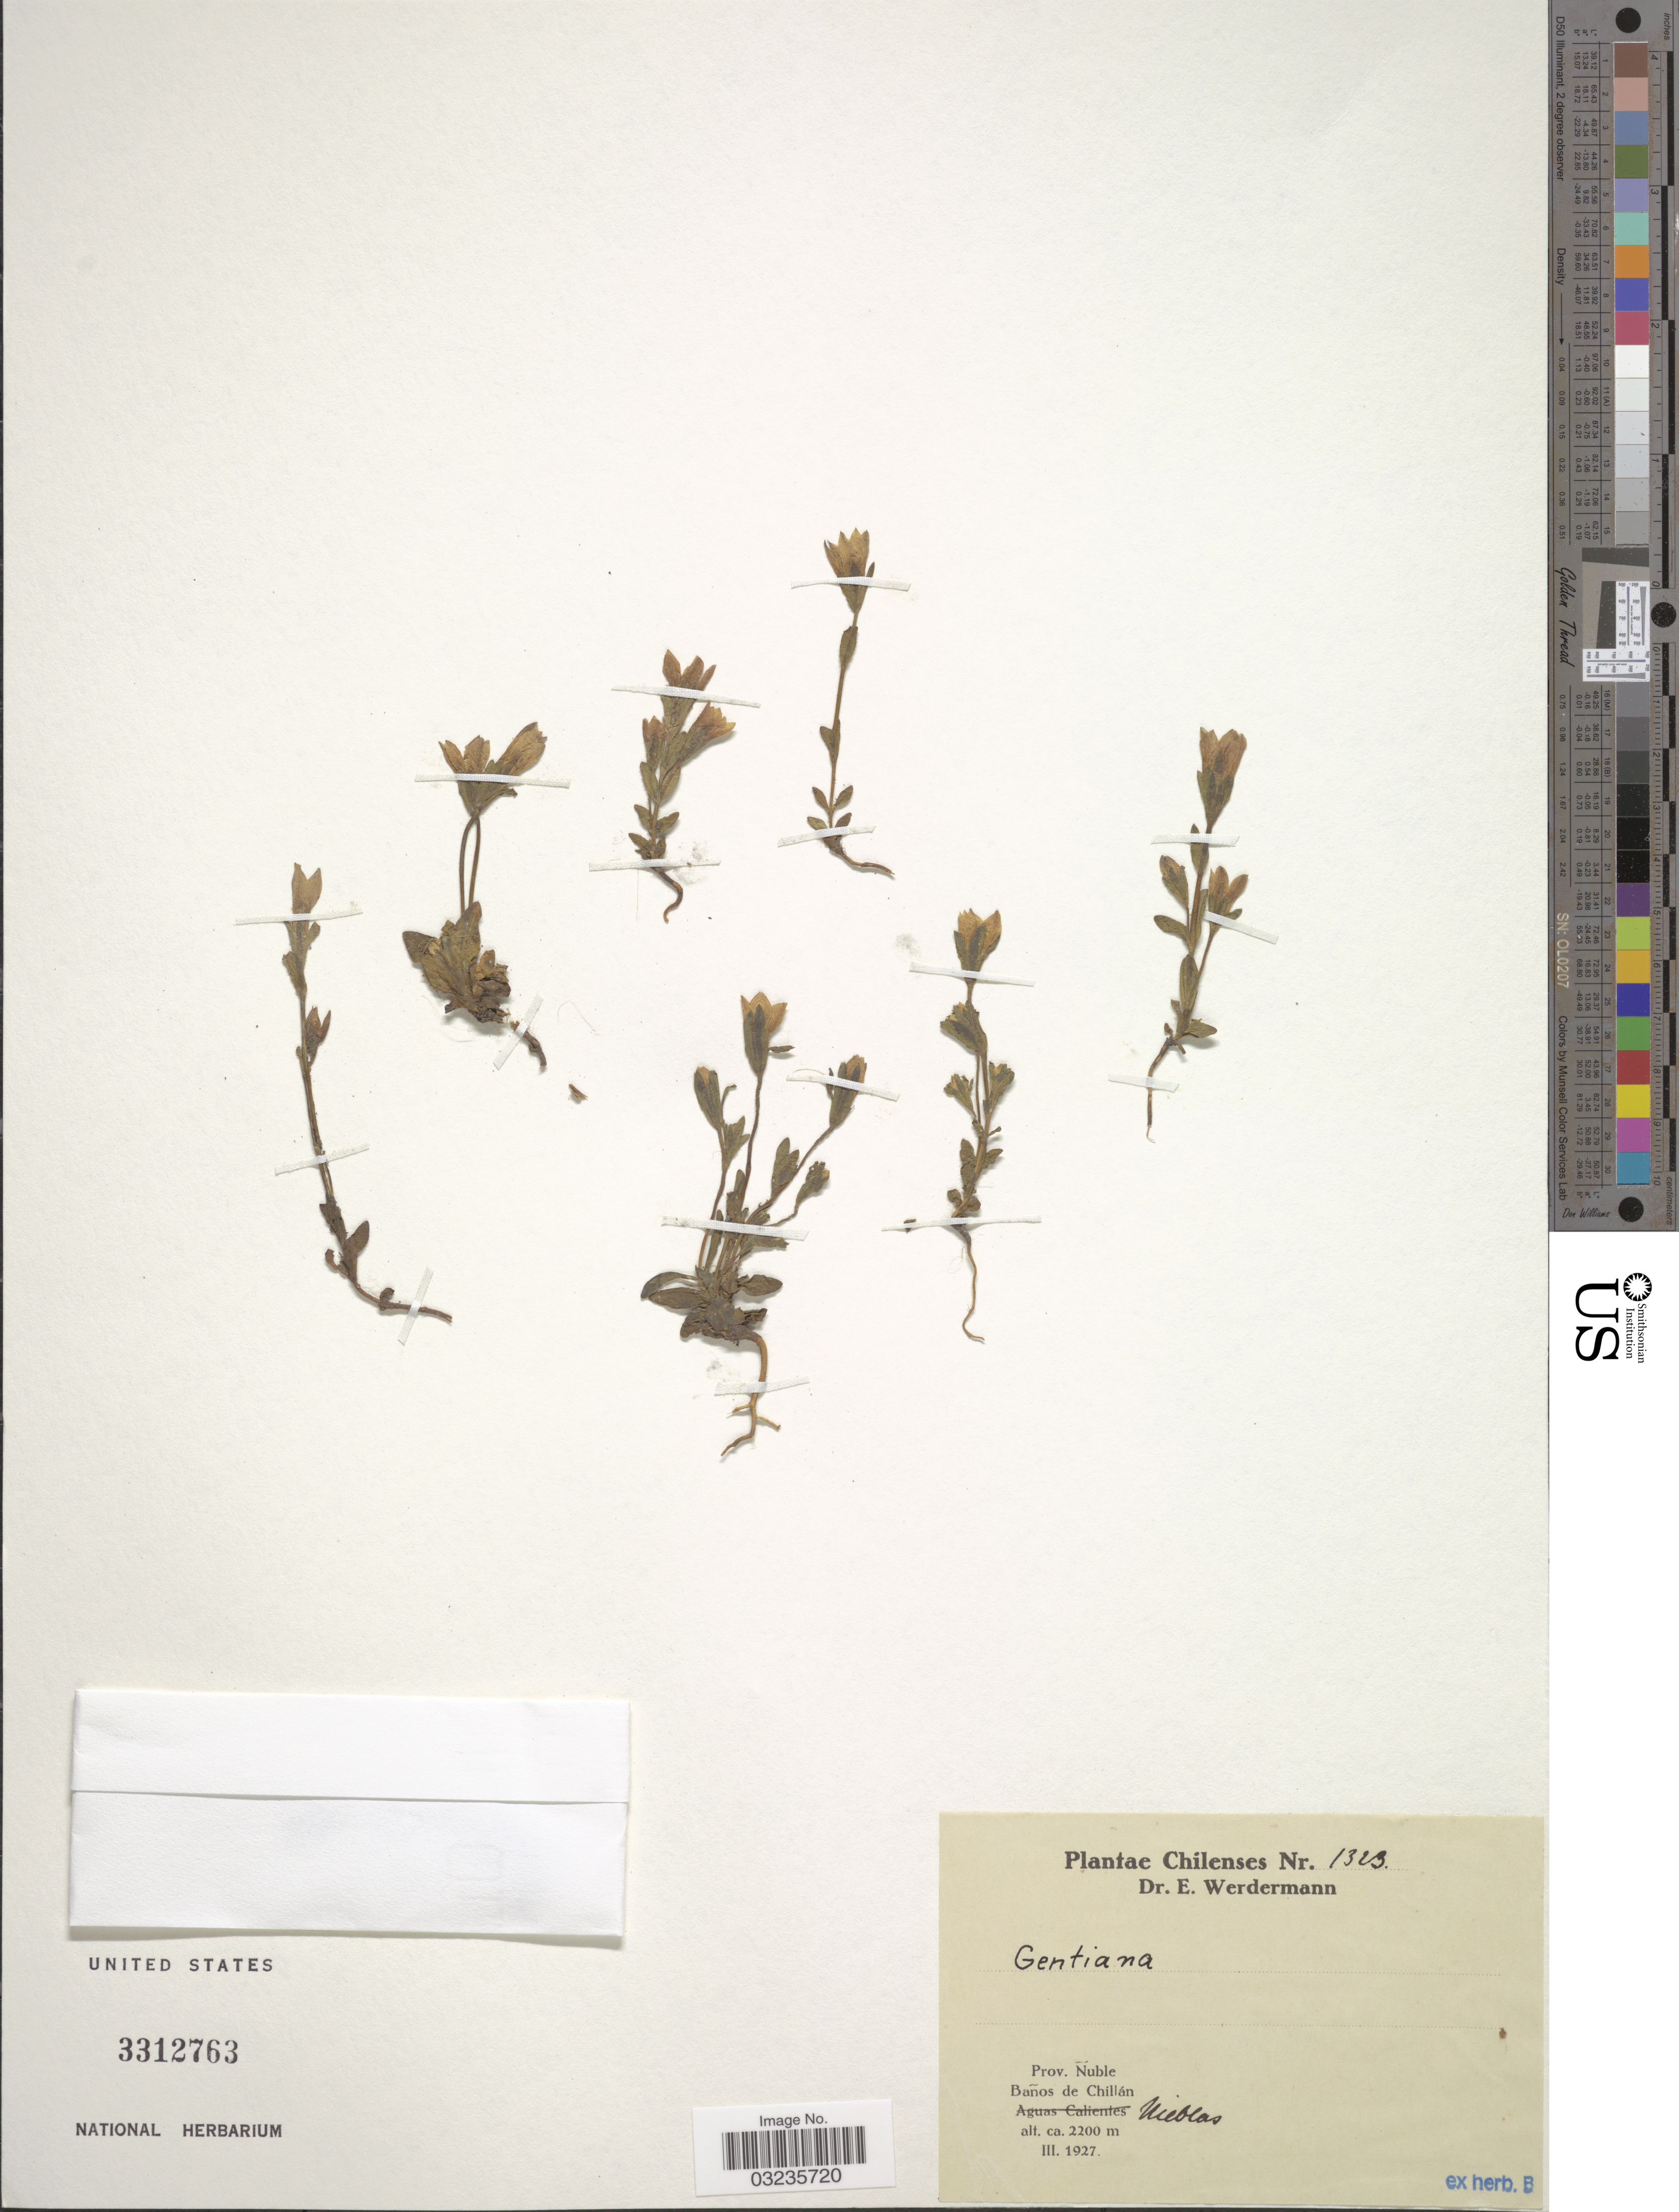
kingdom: Plantae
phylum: Tracheophyta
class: Magnoliopsida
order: Gentianales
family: Gentianaceae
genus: Gentiana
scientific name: Gentiana sp.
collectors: E. Werdermann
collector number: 1323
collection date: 1927-03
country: Chile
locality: Prov. Nuble. Baños de Chilián Nieblas.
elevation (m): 2200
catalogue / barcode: US 3312763